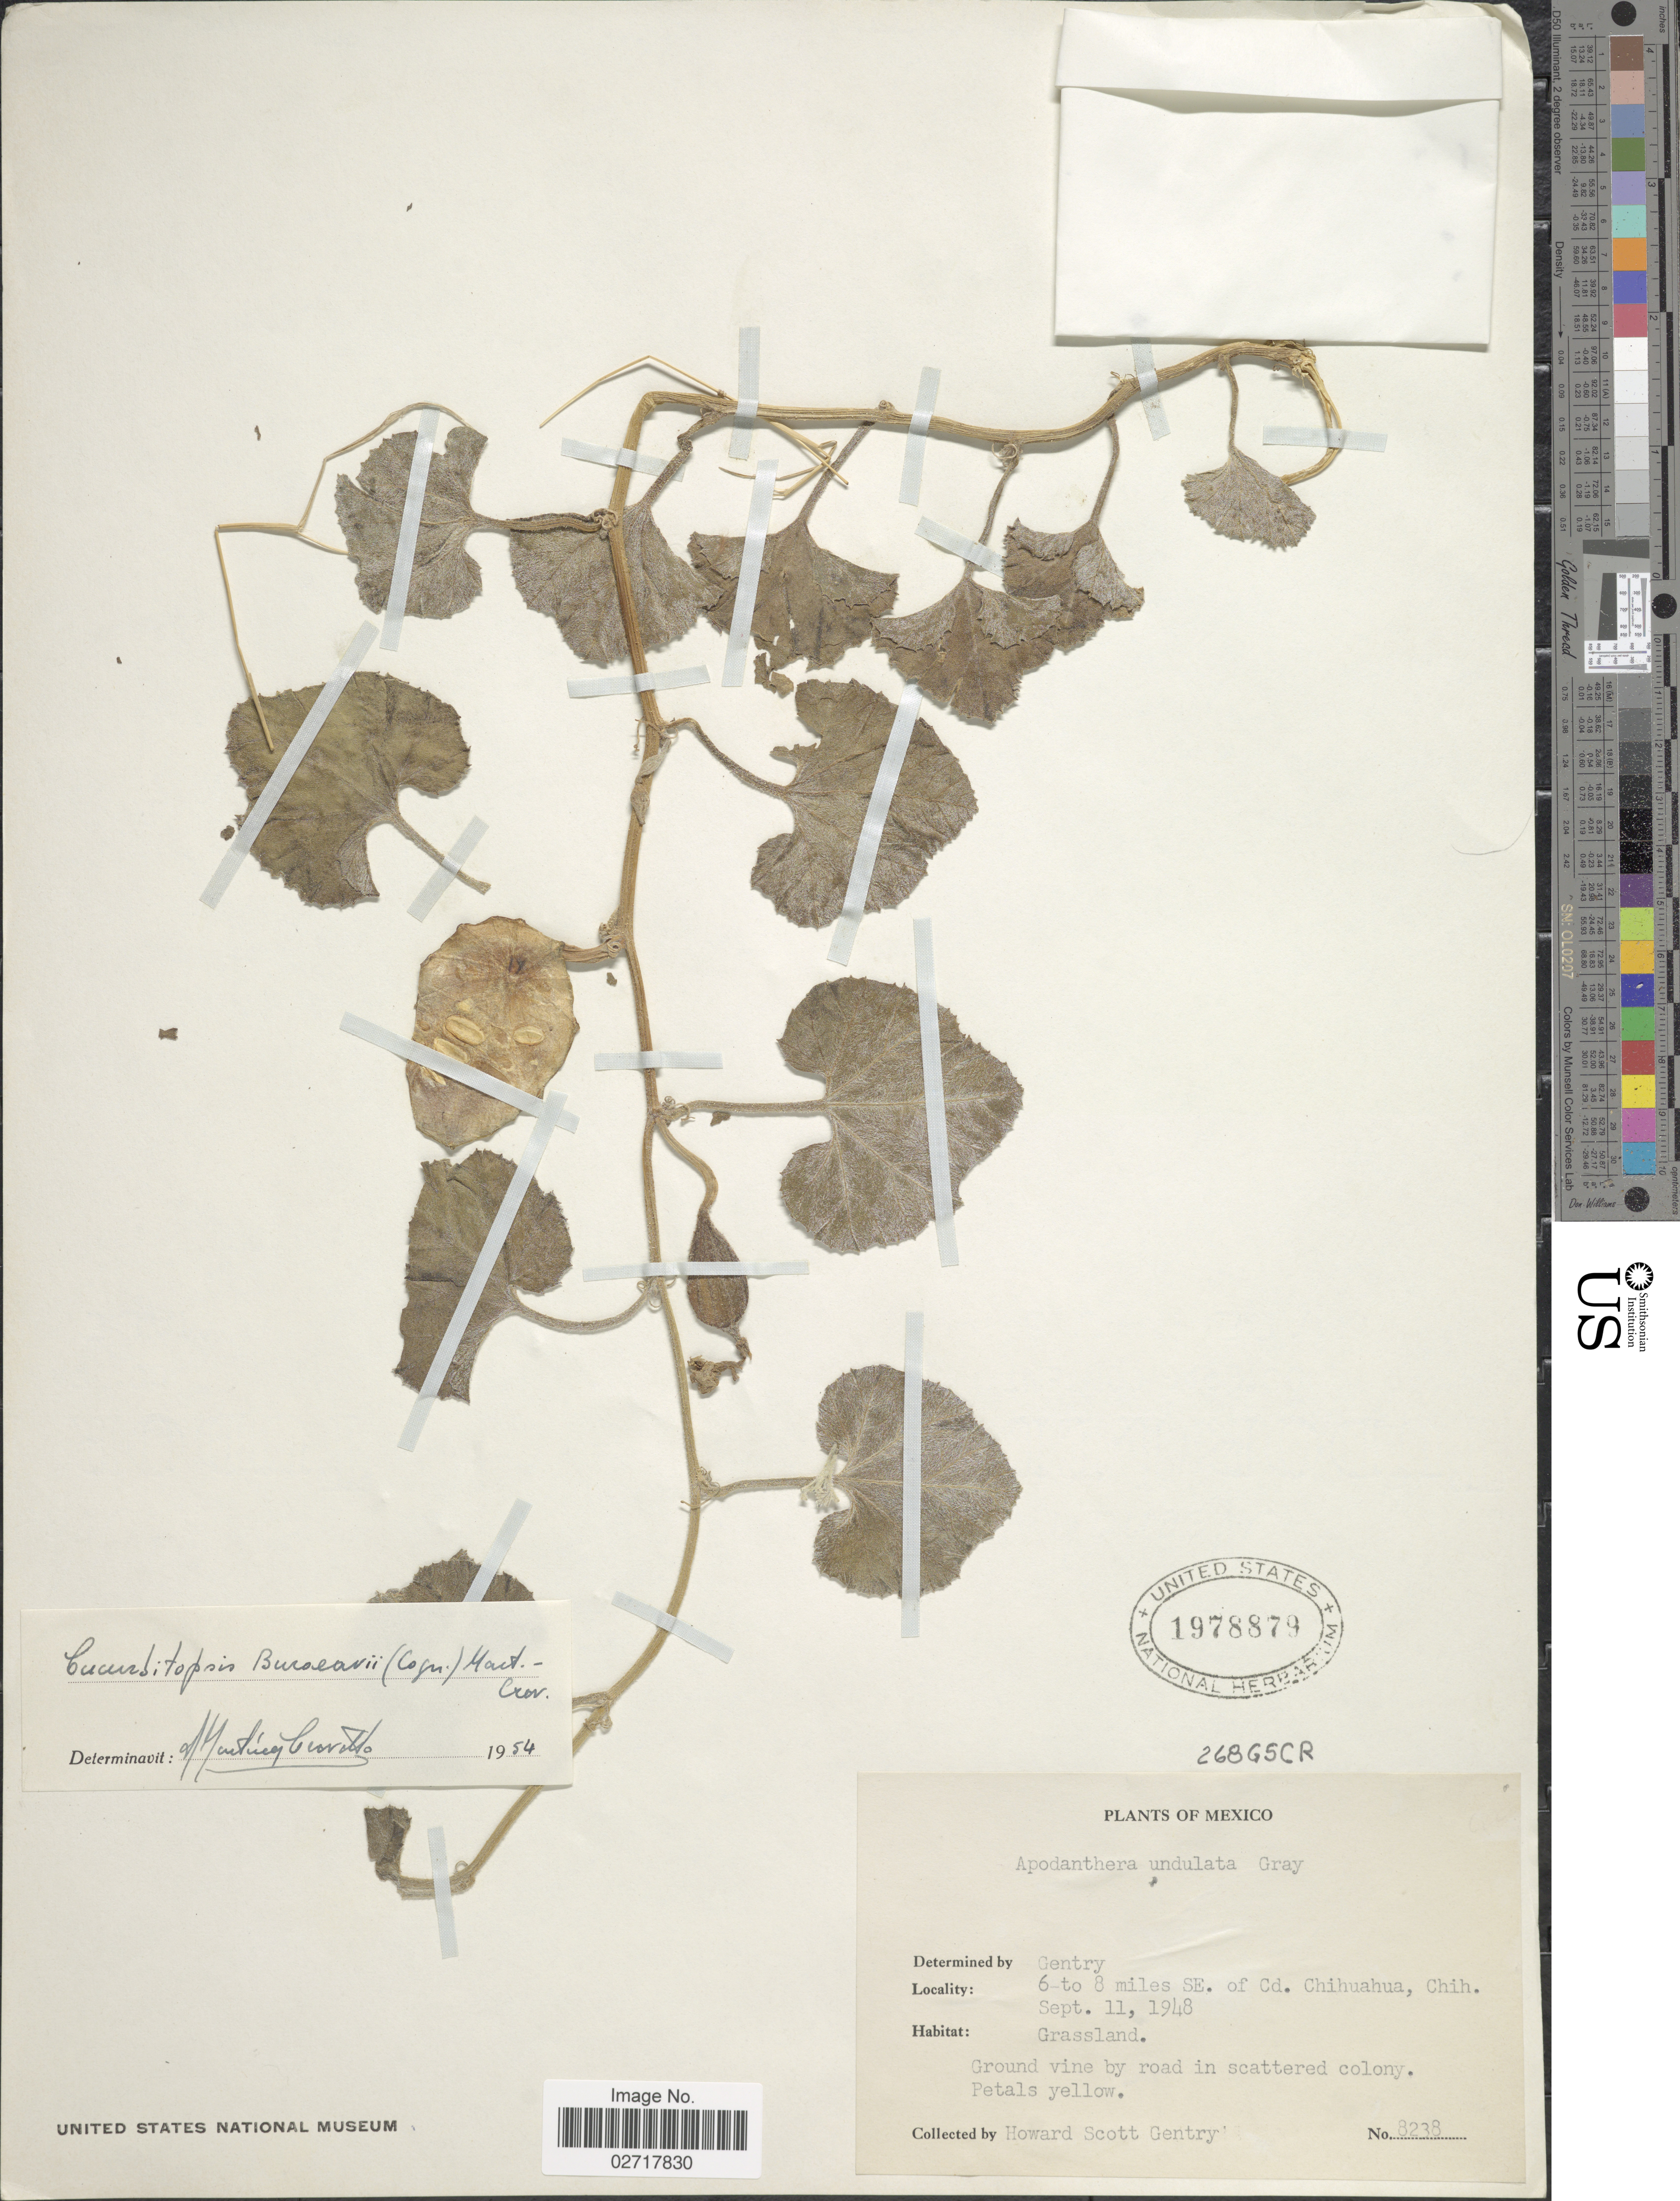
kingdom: Plantae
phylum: Tracheophyta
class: Magnoliopsida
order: Cucurbitales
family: Cucurbitaceae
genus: Apodanthera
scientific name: Apodanthera buraeavi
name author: Cogn.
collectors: H. S. Gentry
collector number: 8238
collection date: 1948-09-11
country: Mexico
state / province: Chihuahua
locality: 6 to 8 miles SE. of Cd.Chihuahua, Chih.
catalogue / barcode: US 1978879